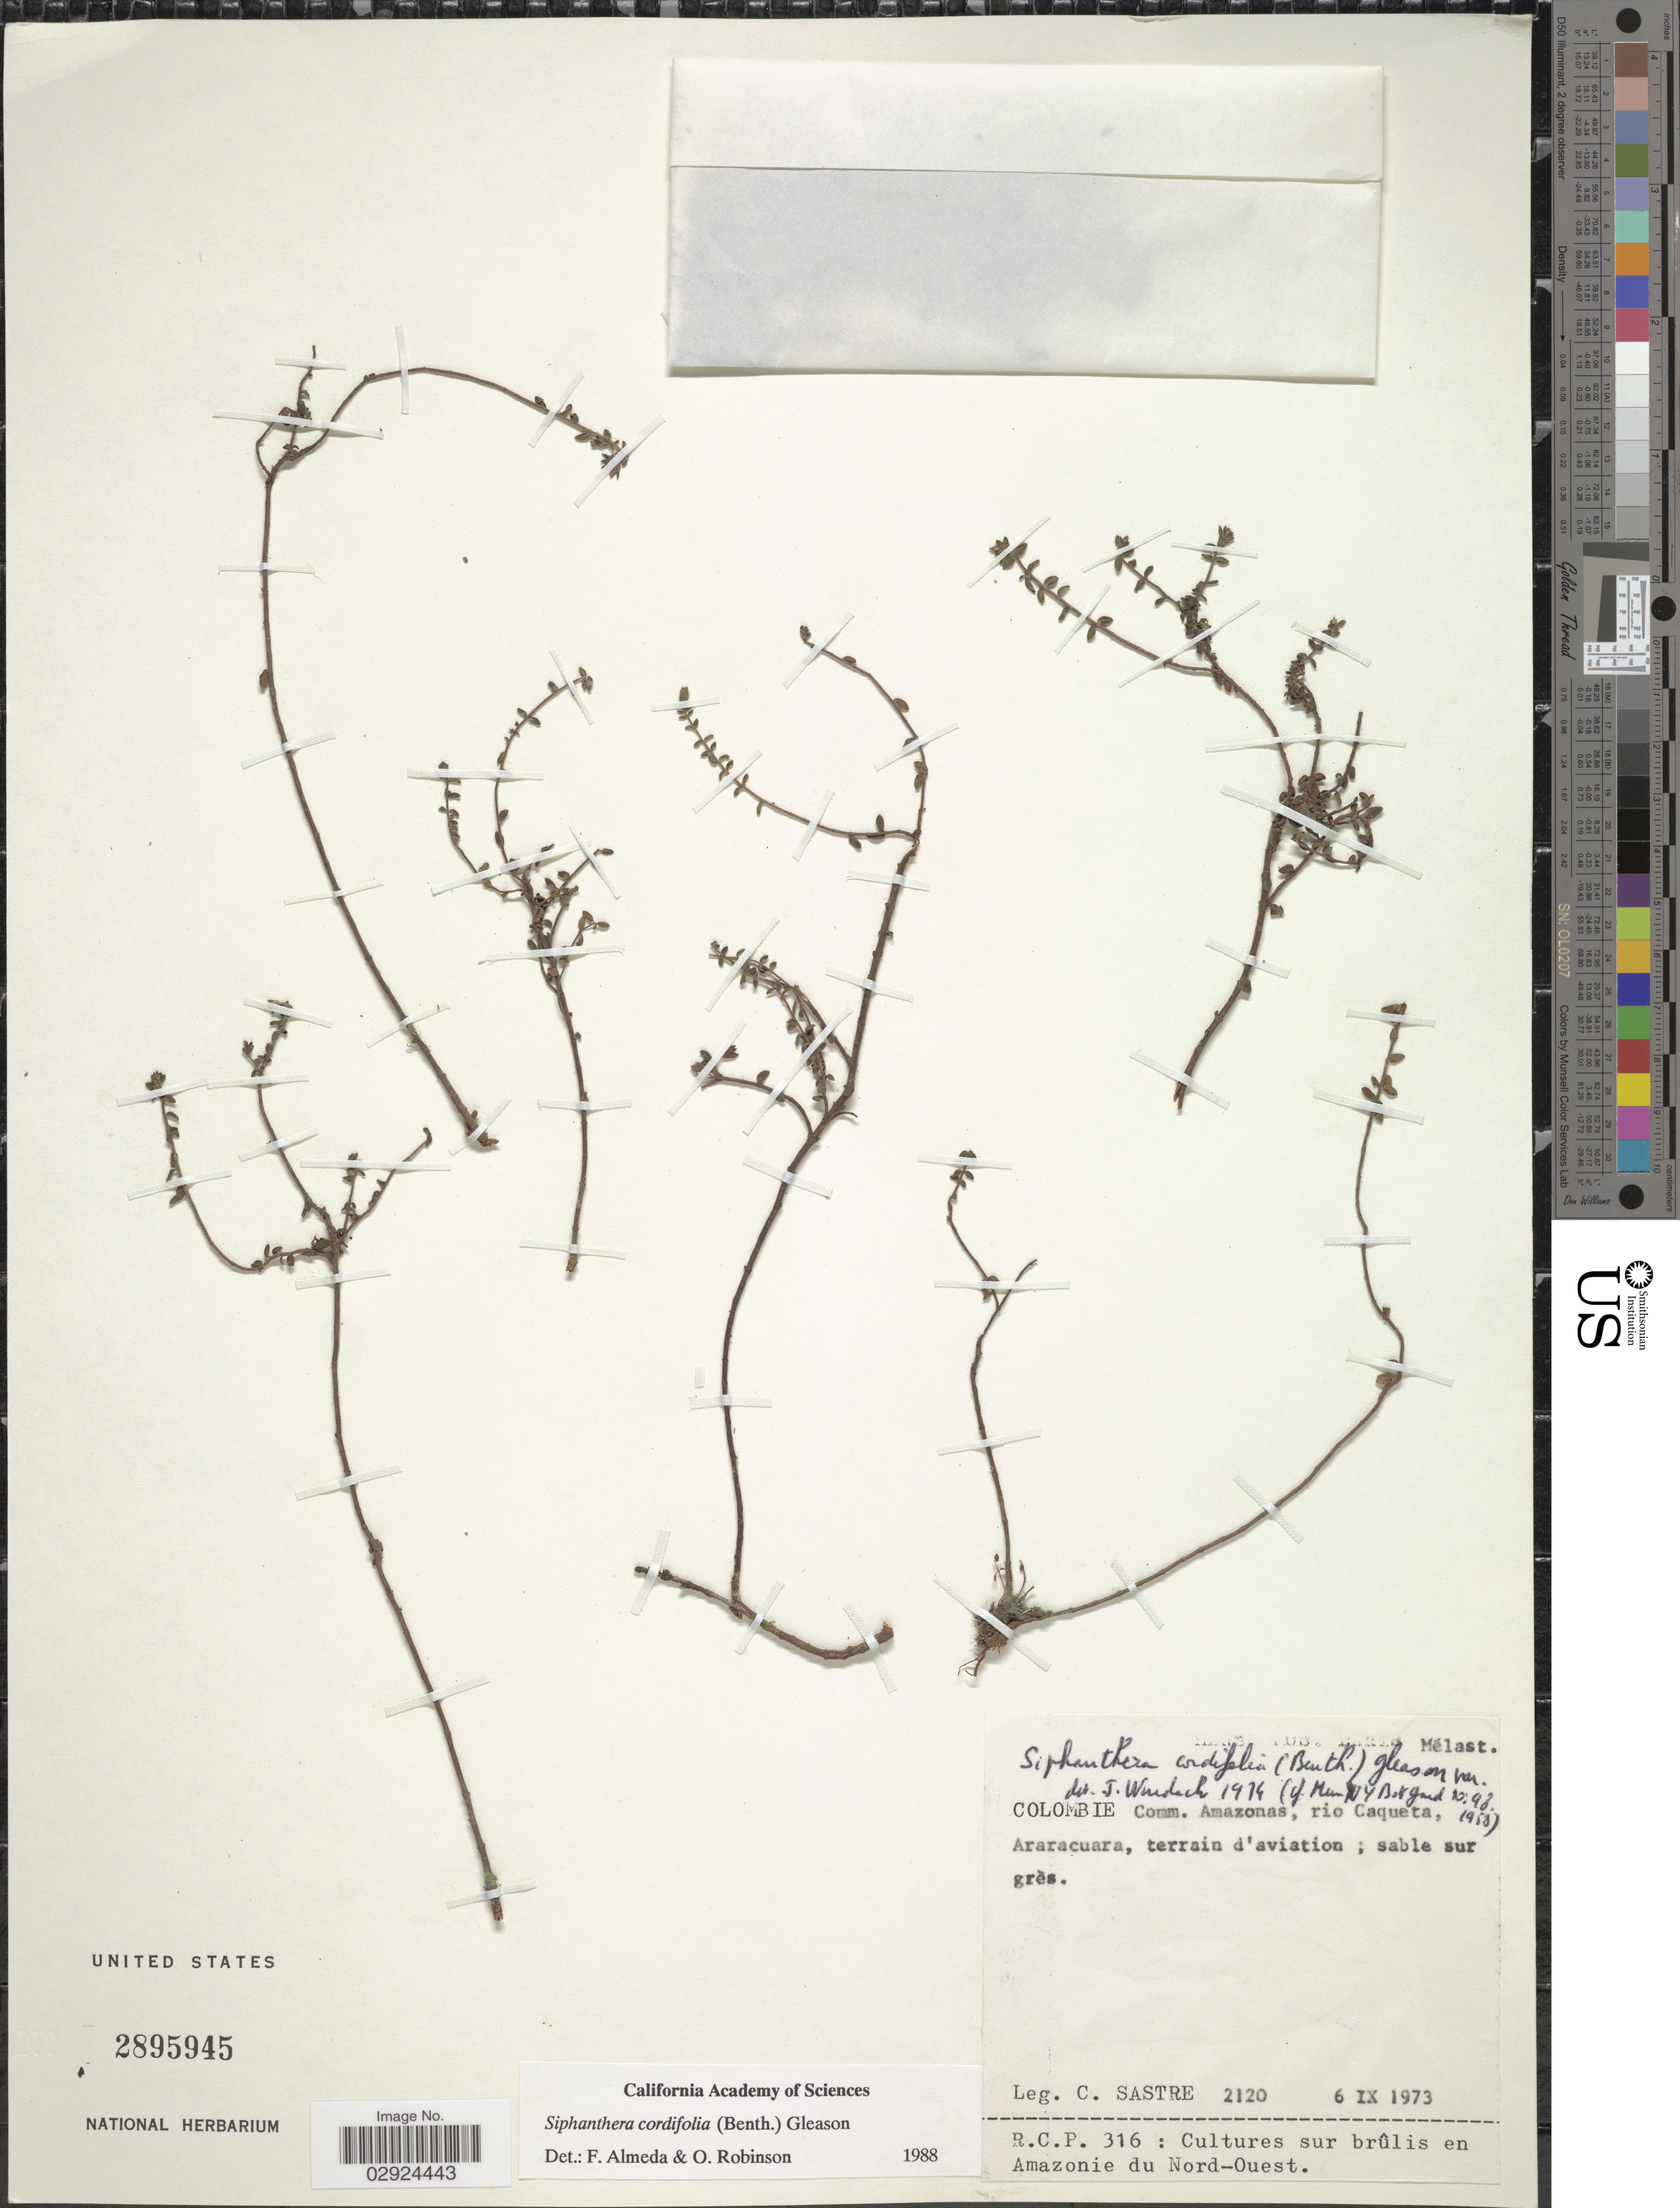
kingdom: Plantae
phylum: Tracheophyta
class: Magnoliopsida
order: Myrtales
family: Melastomataceae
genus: Siphanthera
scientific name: Siphanthera cordifolia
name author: (Benth.) Gleason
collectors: C. Sastre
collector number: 2120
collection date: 1973-09-06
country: Colombia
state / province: Amazônas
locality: Colombie, Comm. Amazonas, rio Caqueta, Araracuara.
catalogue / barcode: US 2895945